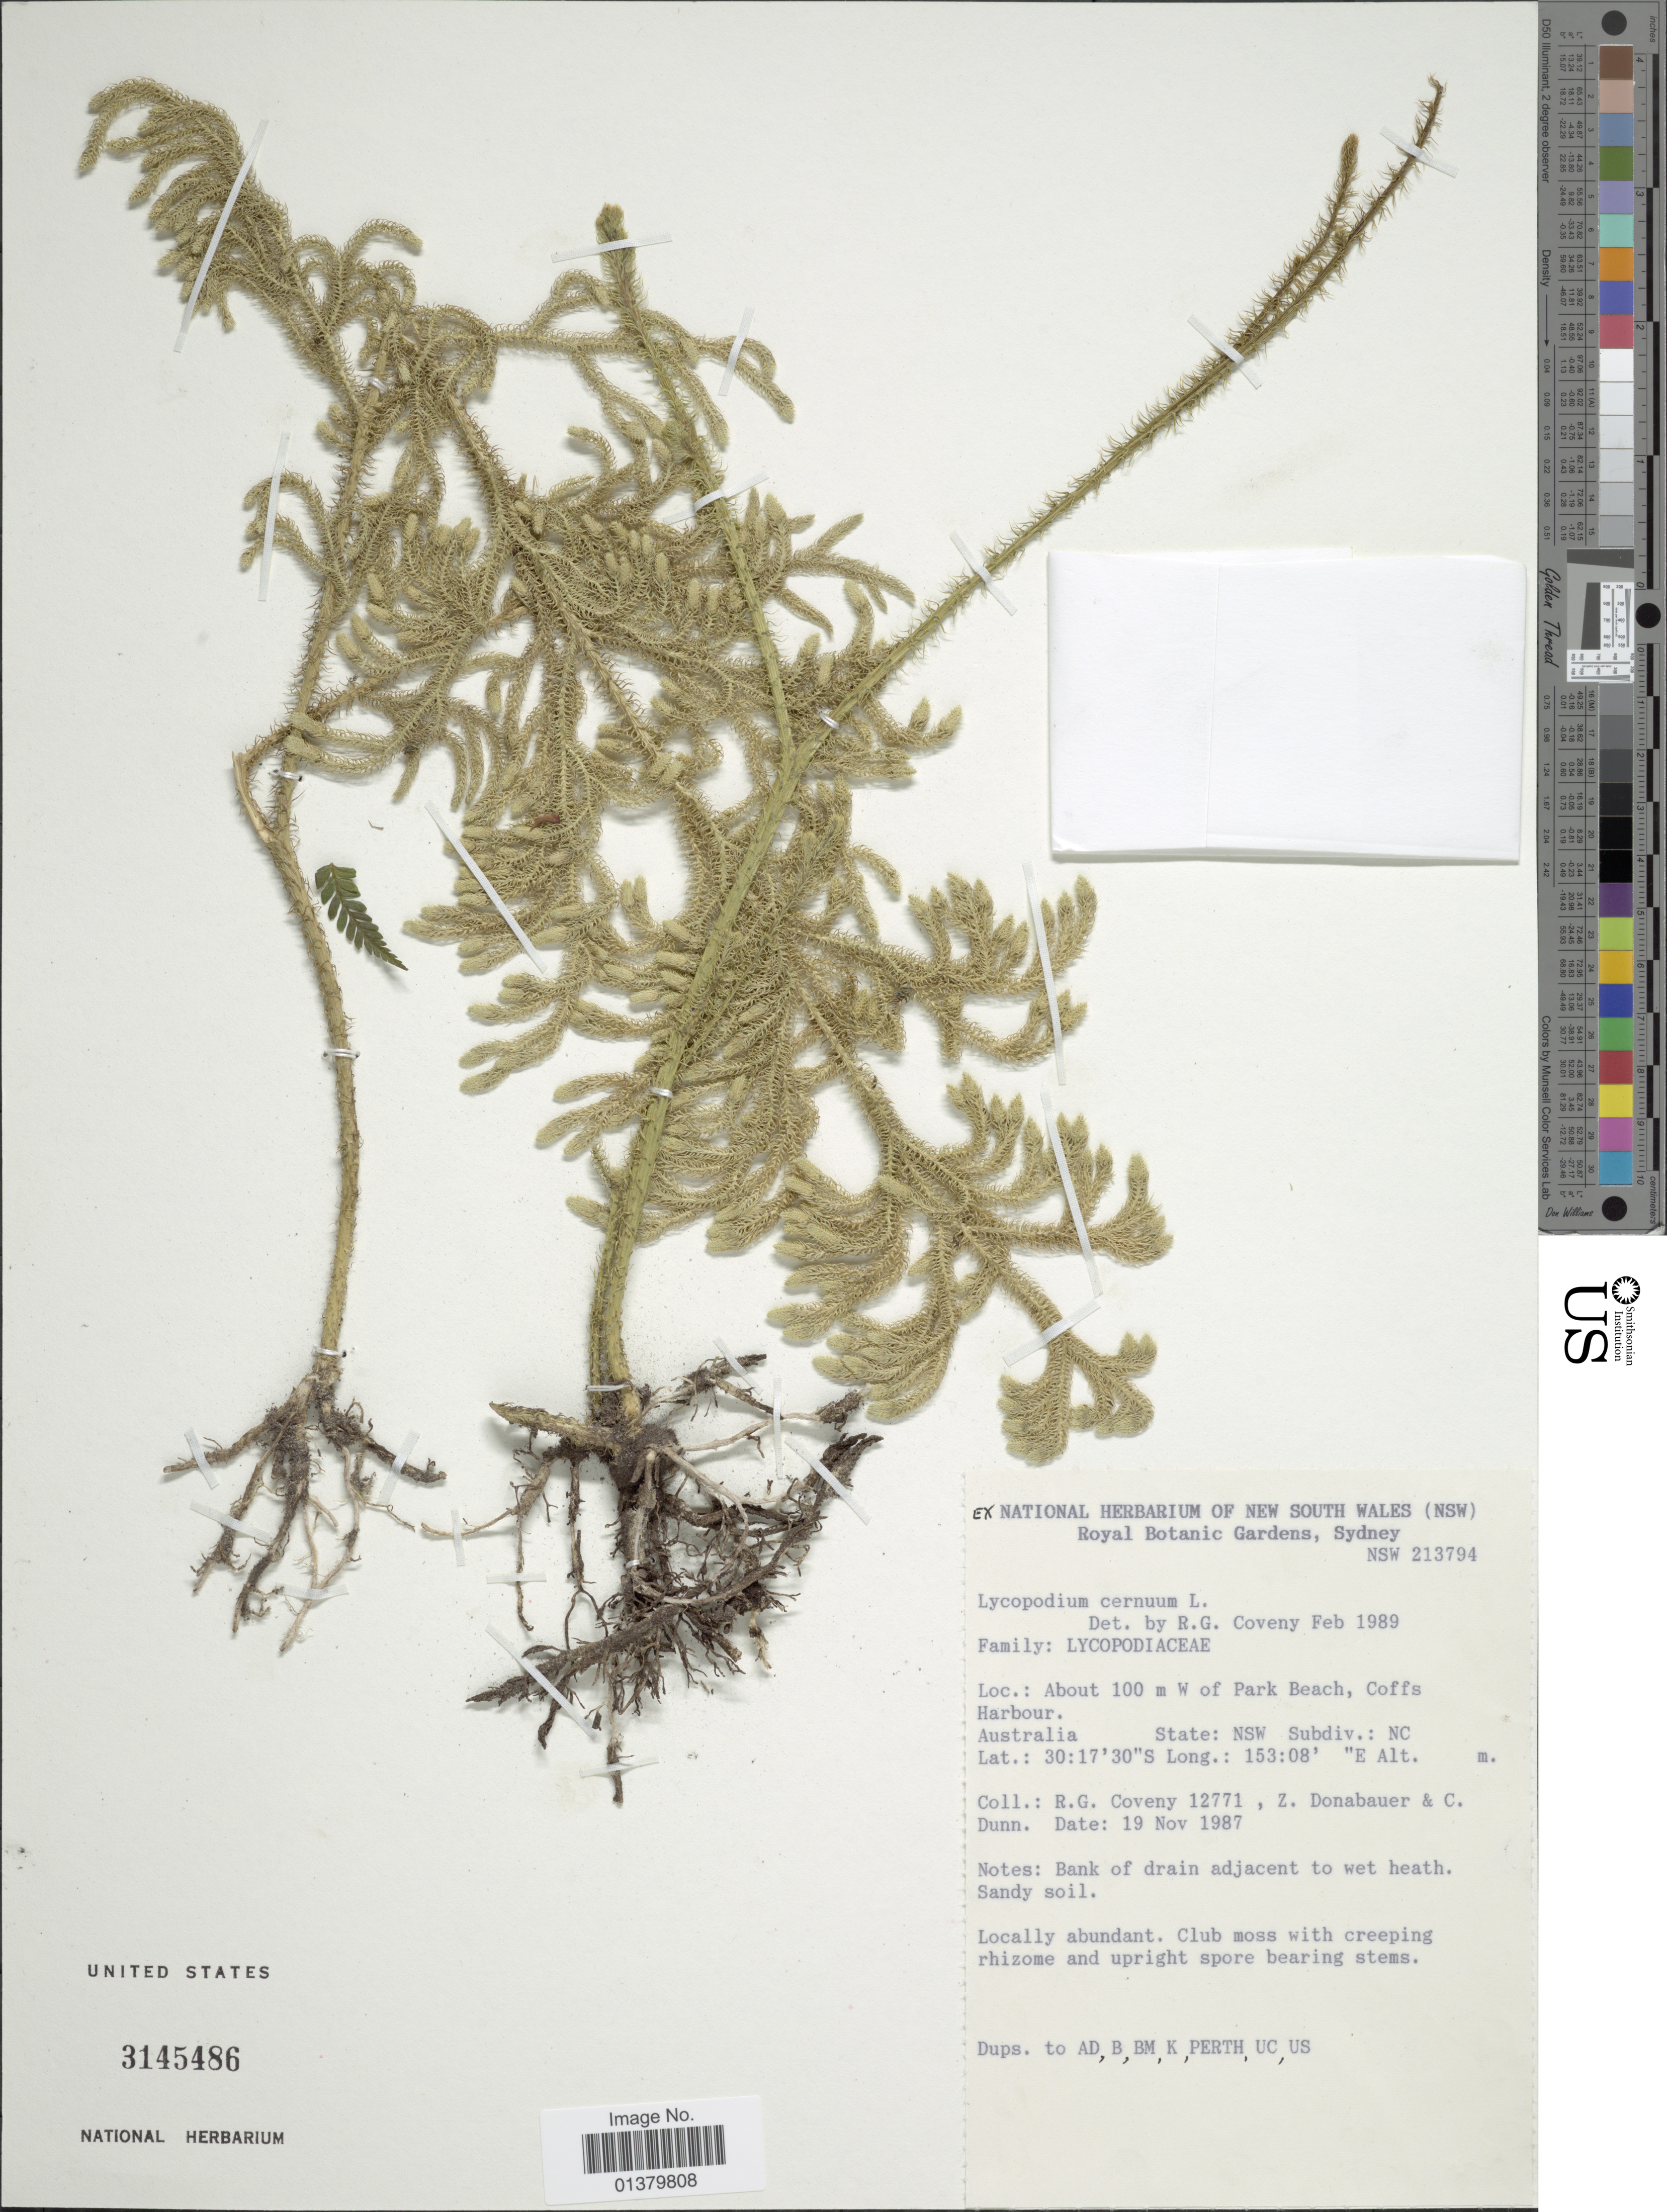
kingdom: Plantae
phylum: Tracheophyta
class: Lycopodiopsida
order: Lycopodiales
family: Lycopodiaceae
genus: Palhinhaea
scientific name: Palhinhaea cernua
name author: (L.) Vasc. & Franco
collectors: R. Coveny, Z. Donabauer & C. Dunn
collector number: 12771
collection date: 1987-11-19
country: Australia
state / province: New South Wales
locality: About 100 m W of Park Beach, Coffs harbour, State: NSW, Subdiv.: NC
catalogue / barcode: US 3145486